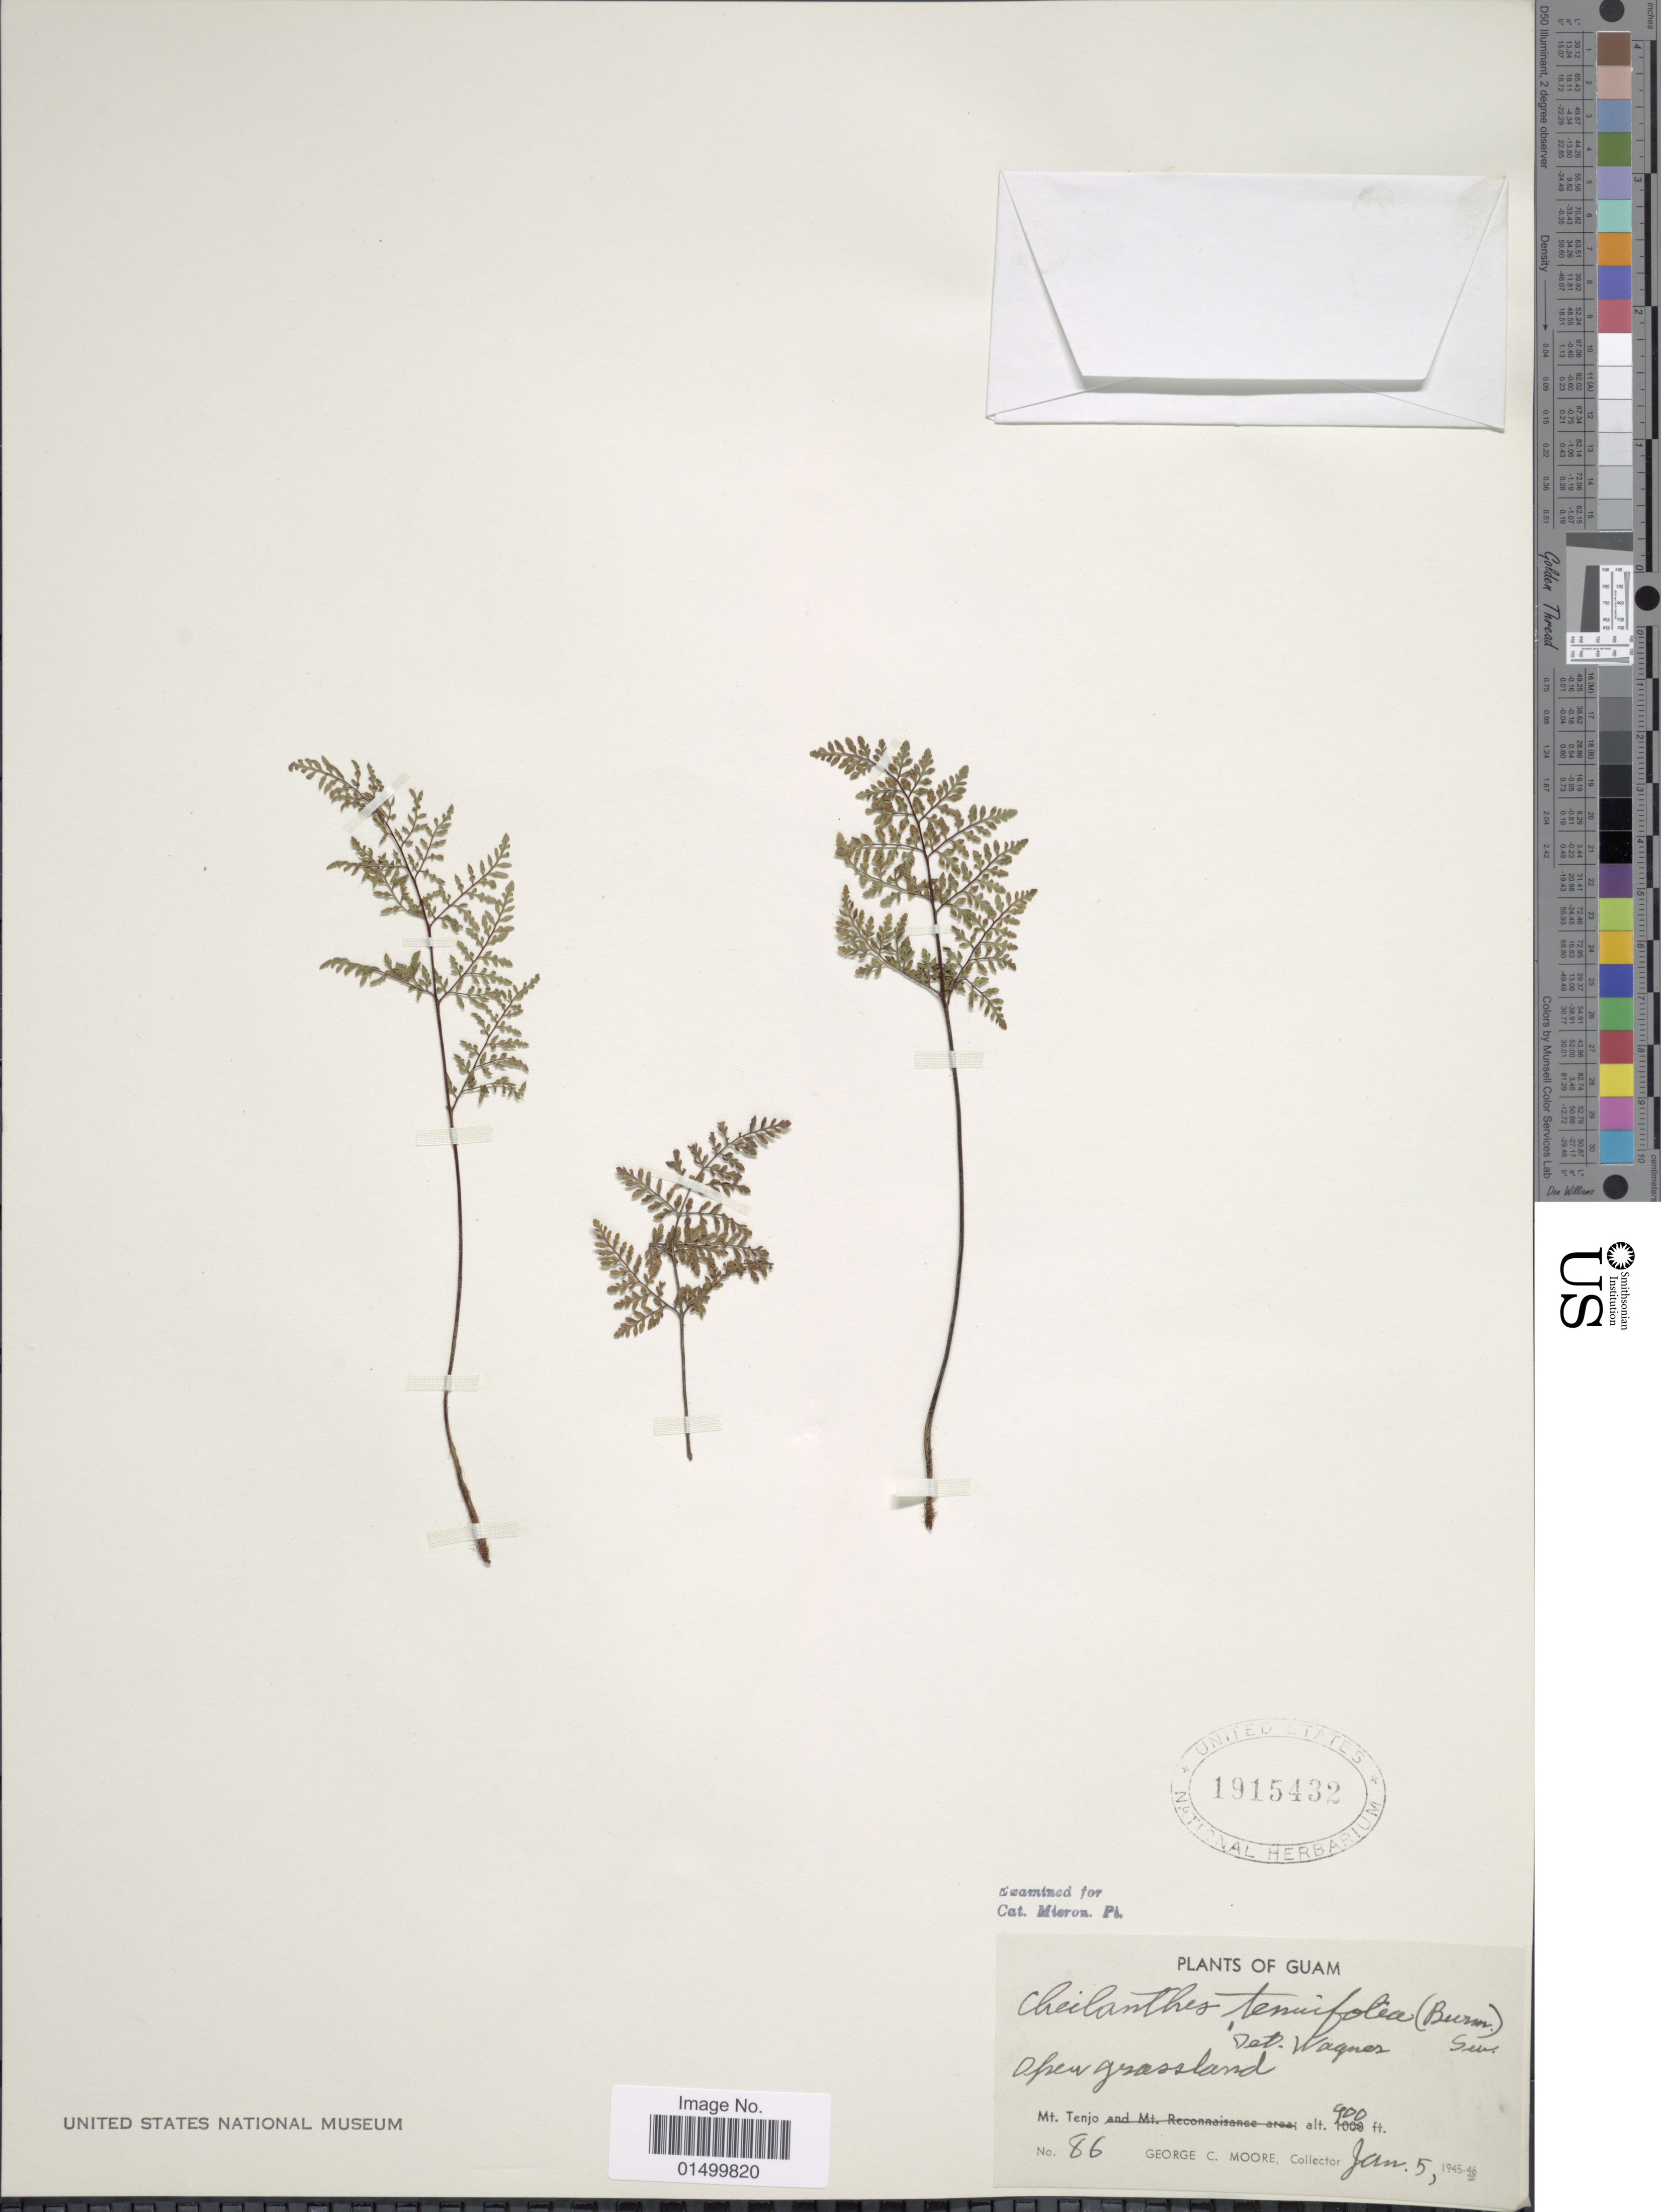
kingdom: Plantae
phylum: Tracheophyta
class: Polypodiopsida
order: Polypodiales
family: Pteridaceae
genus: Cheilanthes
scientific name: Cheilanthes tenuifolia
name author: (Burm. f.) Sw.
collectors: G. C. Moore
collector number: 86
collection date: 1945-01-05/1946-01-05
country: Guam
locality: Mt. Tenjo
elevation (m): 274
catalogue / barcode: US 1915432